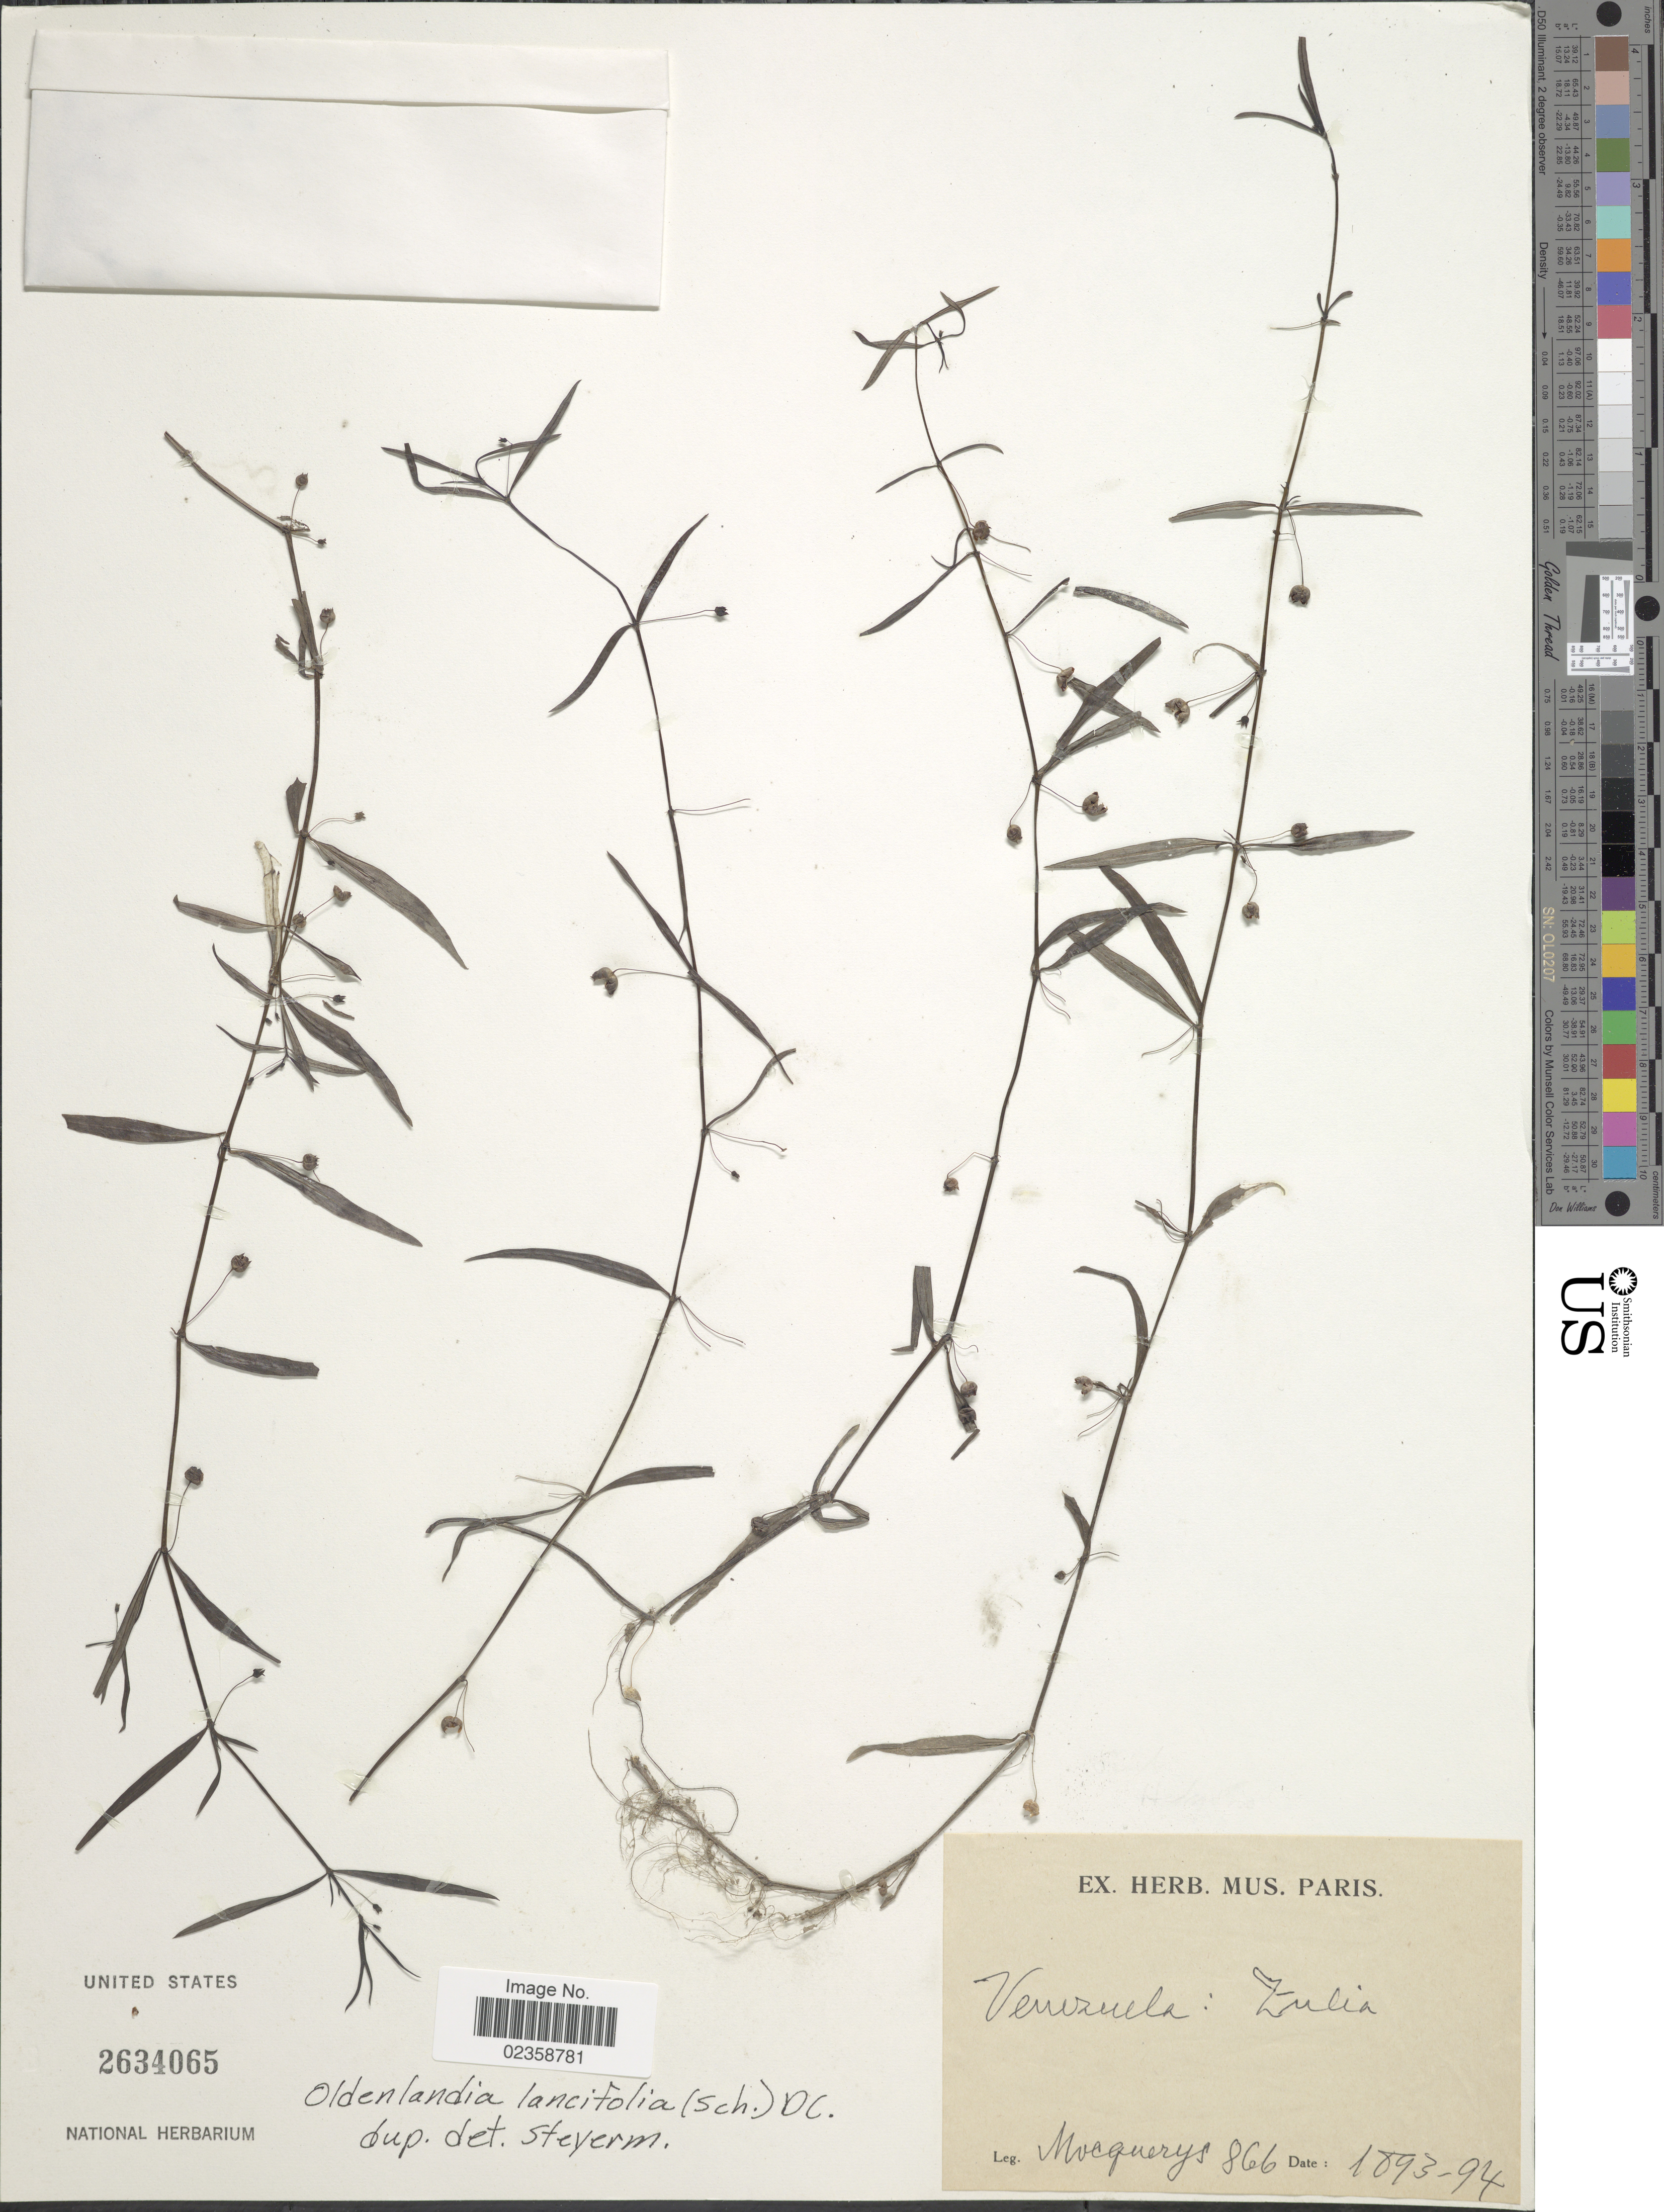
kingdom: Plantae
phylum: Tracheophyta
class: Magnoliopsida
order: Gentianales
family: Rubiaceae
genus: Oldenlandia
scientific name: Oldenlandia lancifolia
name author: (Schumach.) DC.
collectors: A. Mocquerys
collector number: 866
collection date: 1893/1894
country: Venezuela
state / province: Zulia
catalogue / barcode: US 2634065